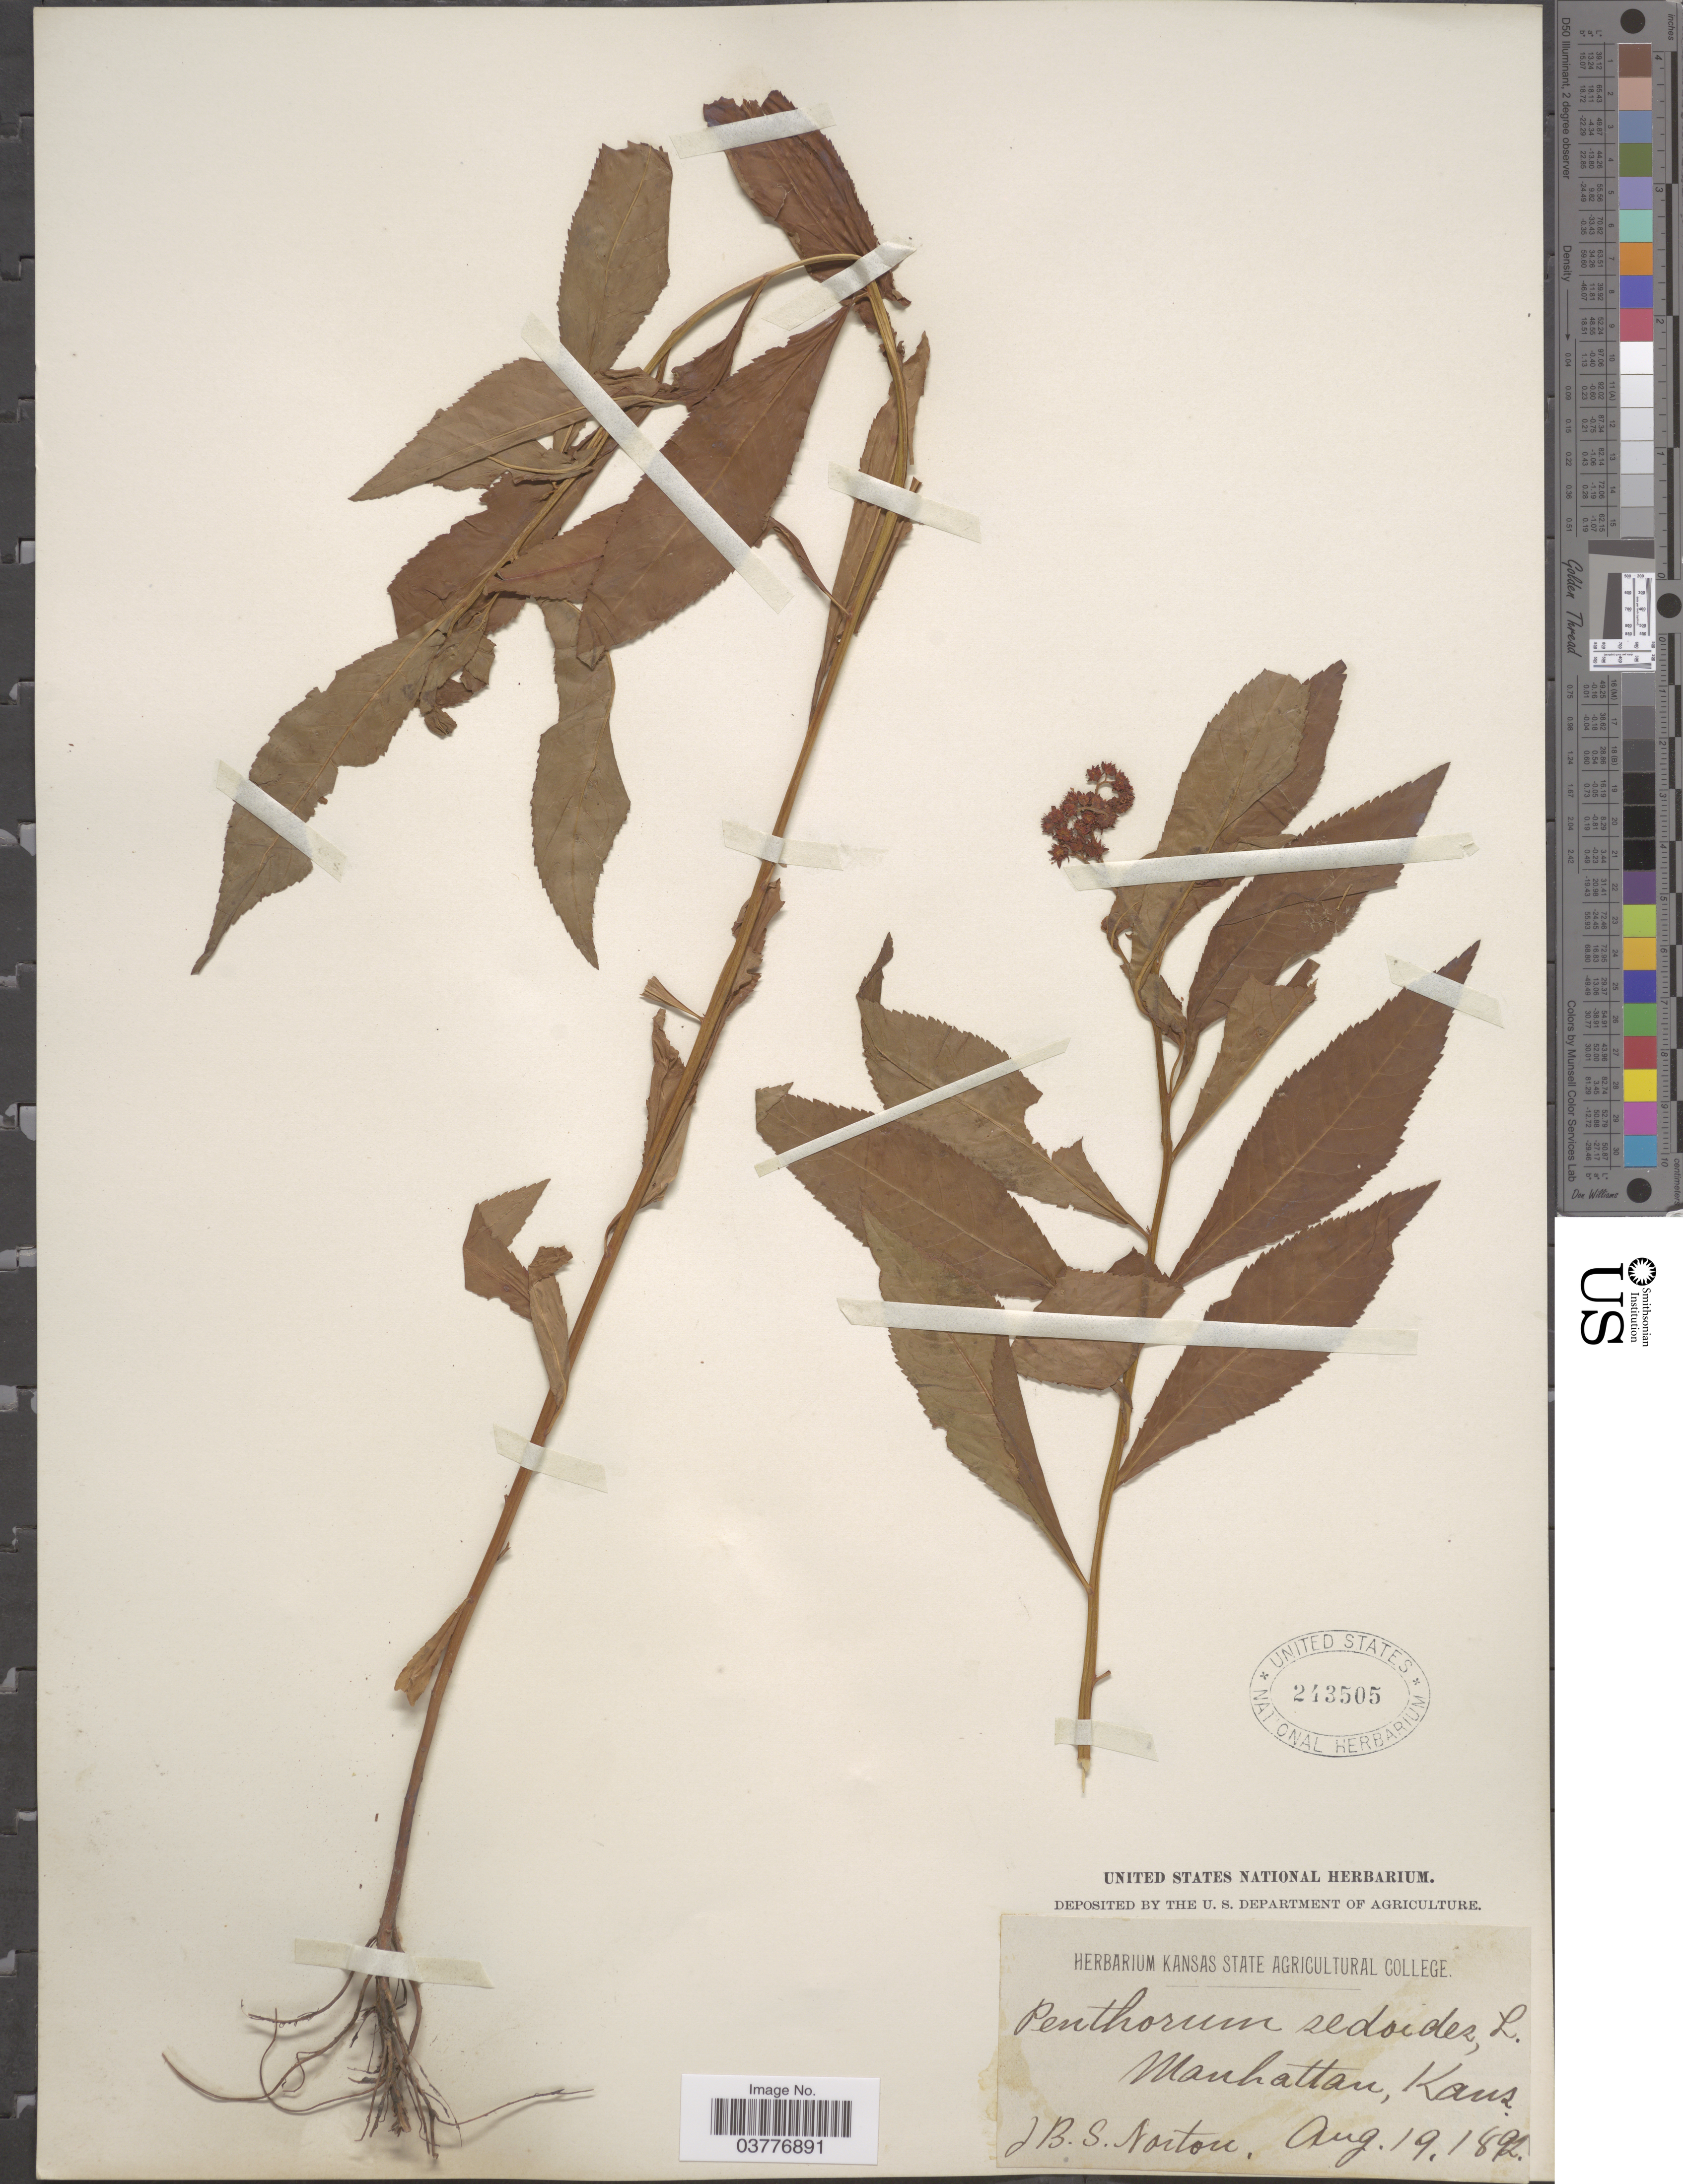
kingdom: Plantae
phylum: Tracheophyta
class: Magnoliopsida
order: Saxifragales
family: Penthoraceae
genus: Penthorum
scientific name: Penthorum sedoides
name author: L.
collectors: J. B. S. Norton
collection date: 1892-08-19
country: United States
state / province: Kansas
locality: Manhattan.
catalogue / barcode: US 243505